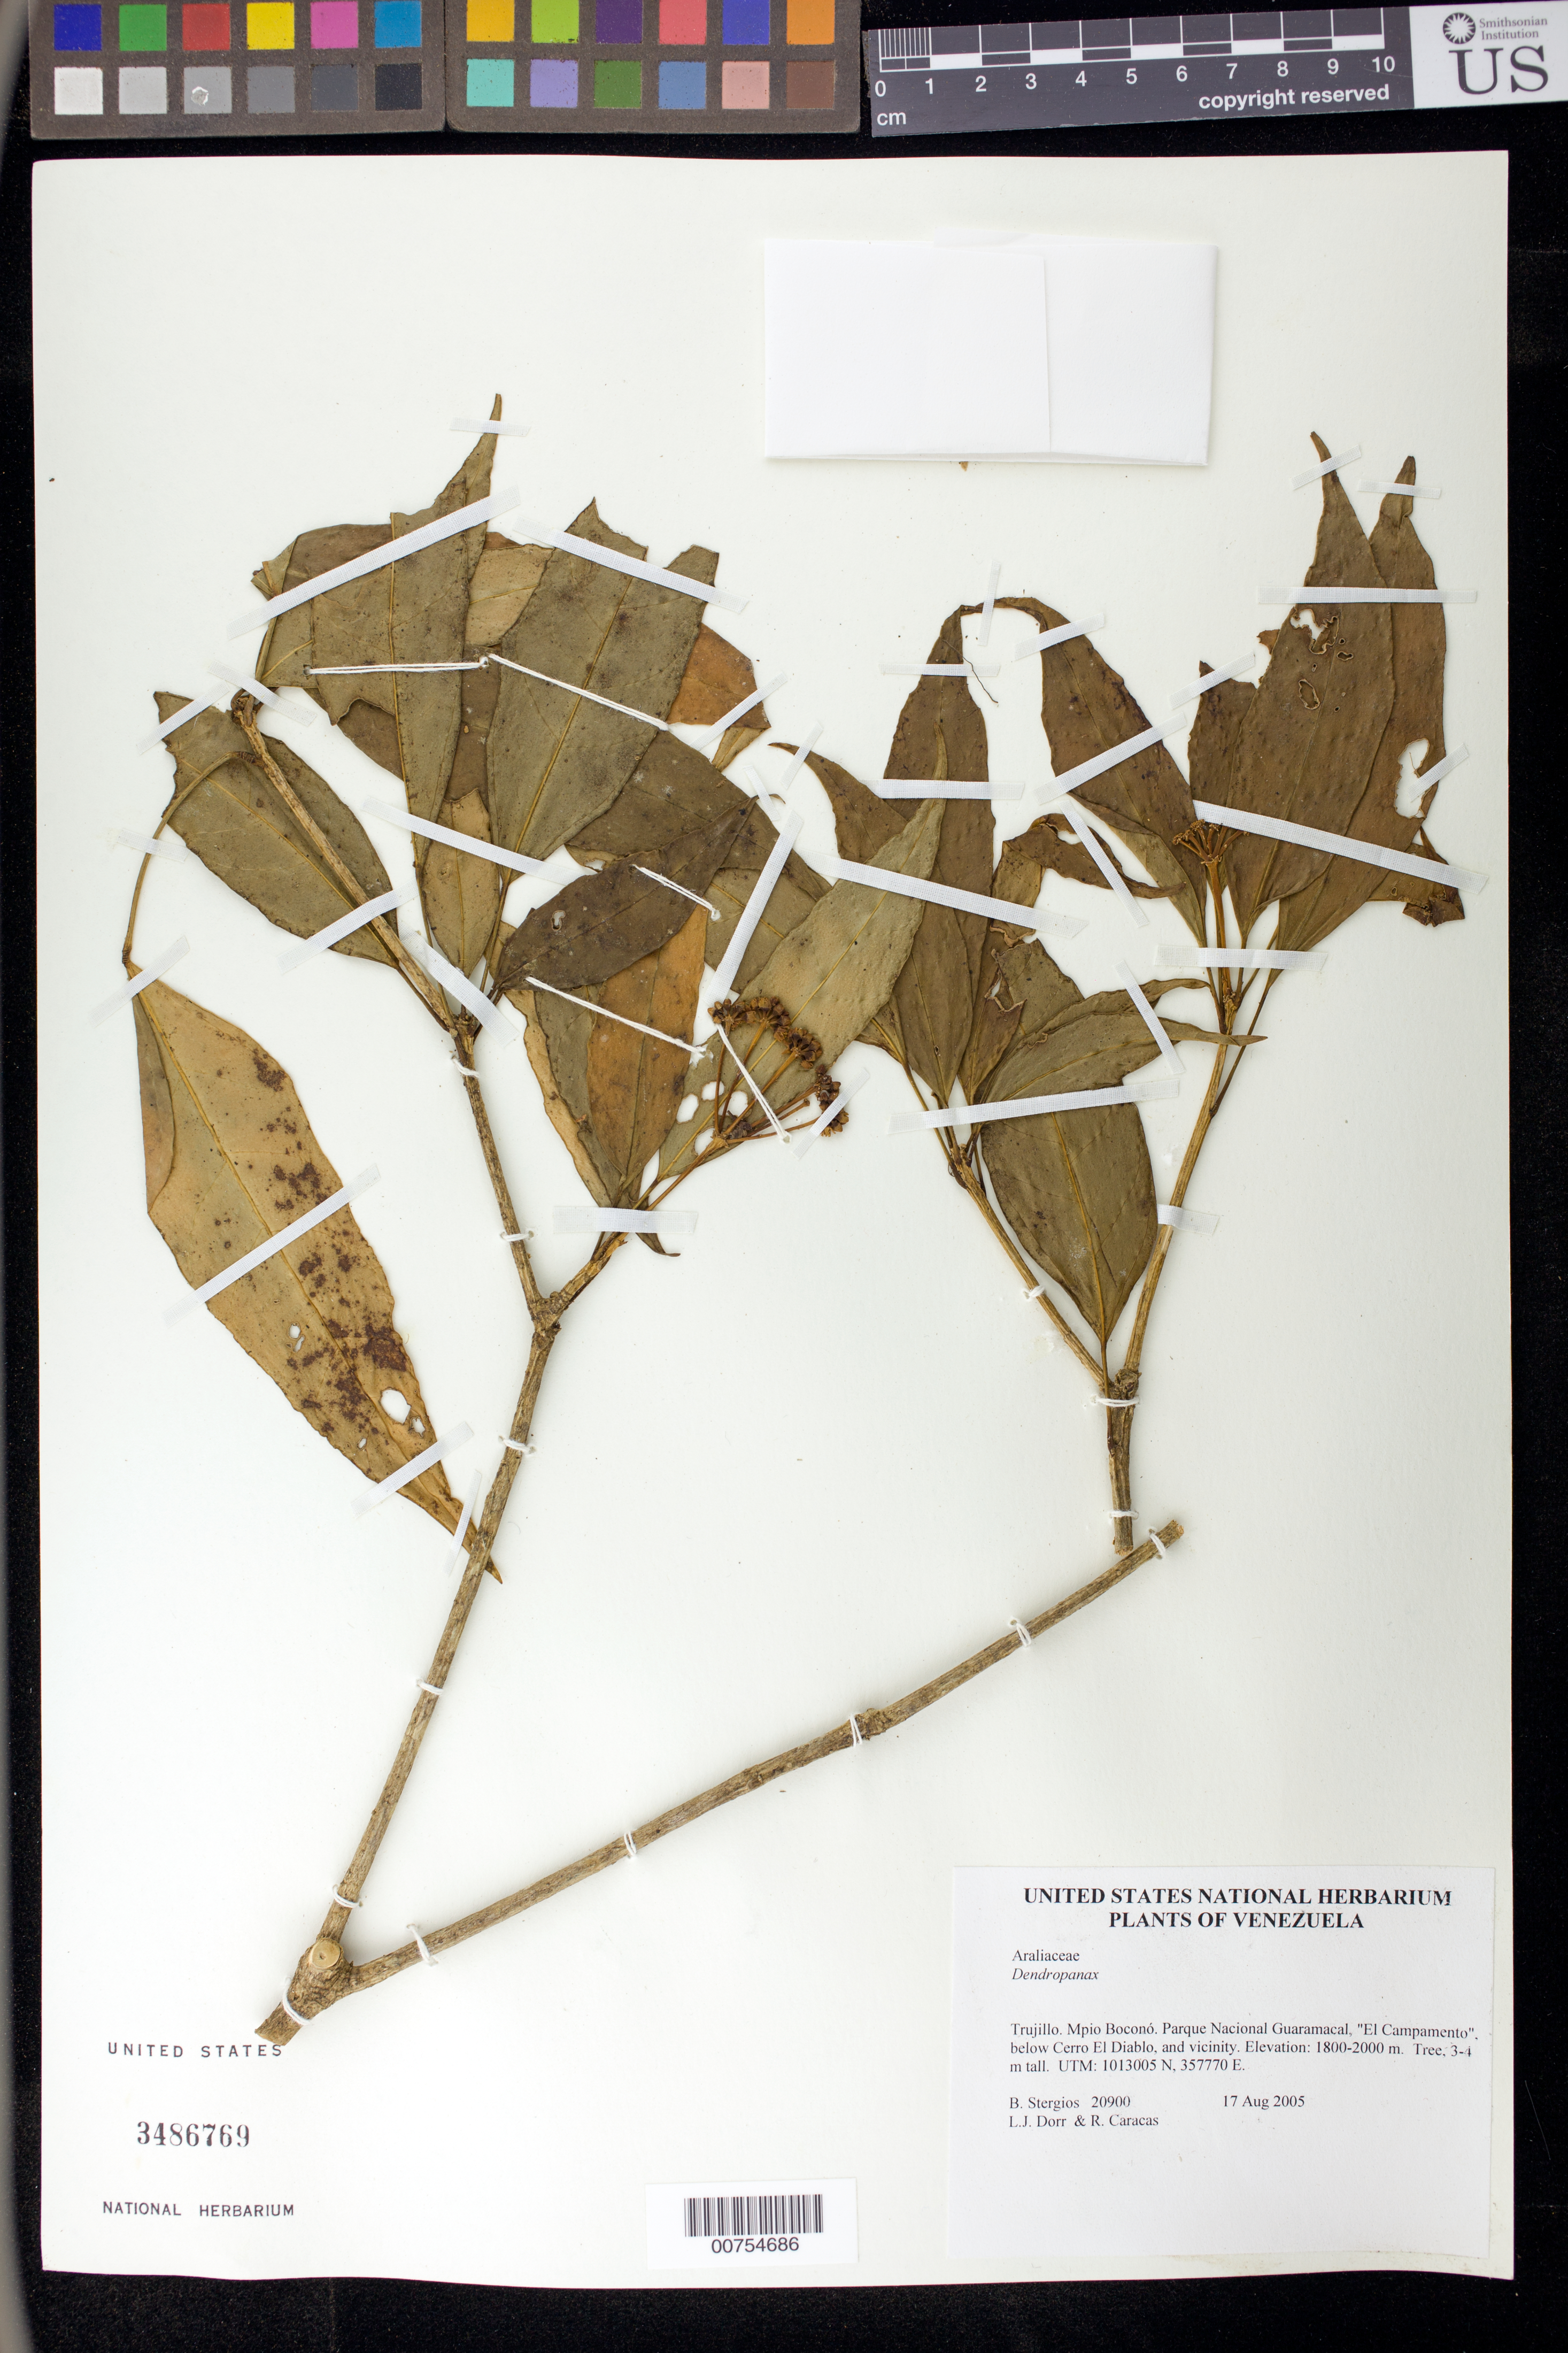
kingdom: Plantae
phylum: Tracheophyta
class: Magnoliopsida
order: Apiales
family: Araliaceae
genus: Dendropanax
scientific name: Dendropanax sp.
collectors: B. G. Stergios, L. J. Dorr & R. Caracas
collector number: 20900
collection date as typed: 17 Aug 2005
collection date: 2005-08-17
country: Venezuela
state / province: Trujillo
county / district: Boconó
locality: Parque Nacional Guaramacal, "El Campamento", below Cerro El Diablo, and vicinity.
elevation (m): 1800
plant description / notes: PORT, US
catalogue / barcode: US 3486769